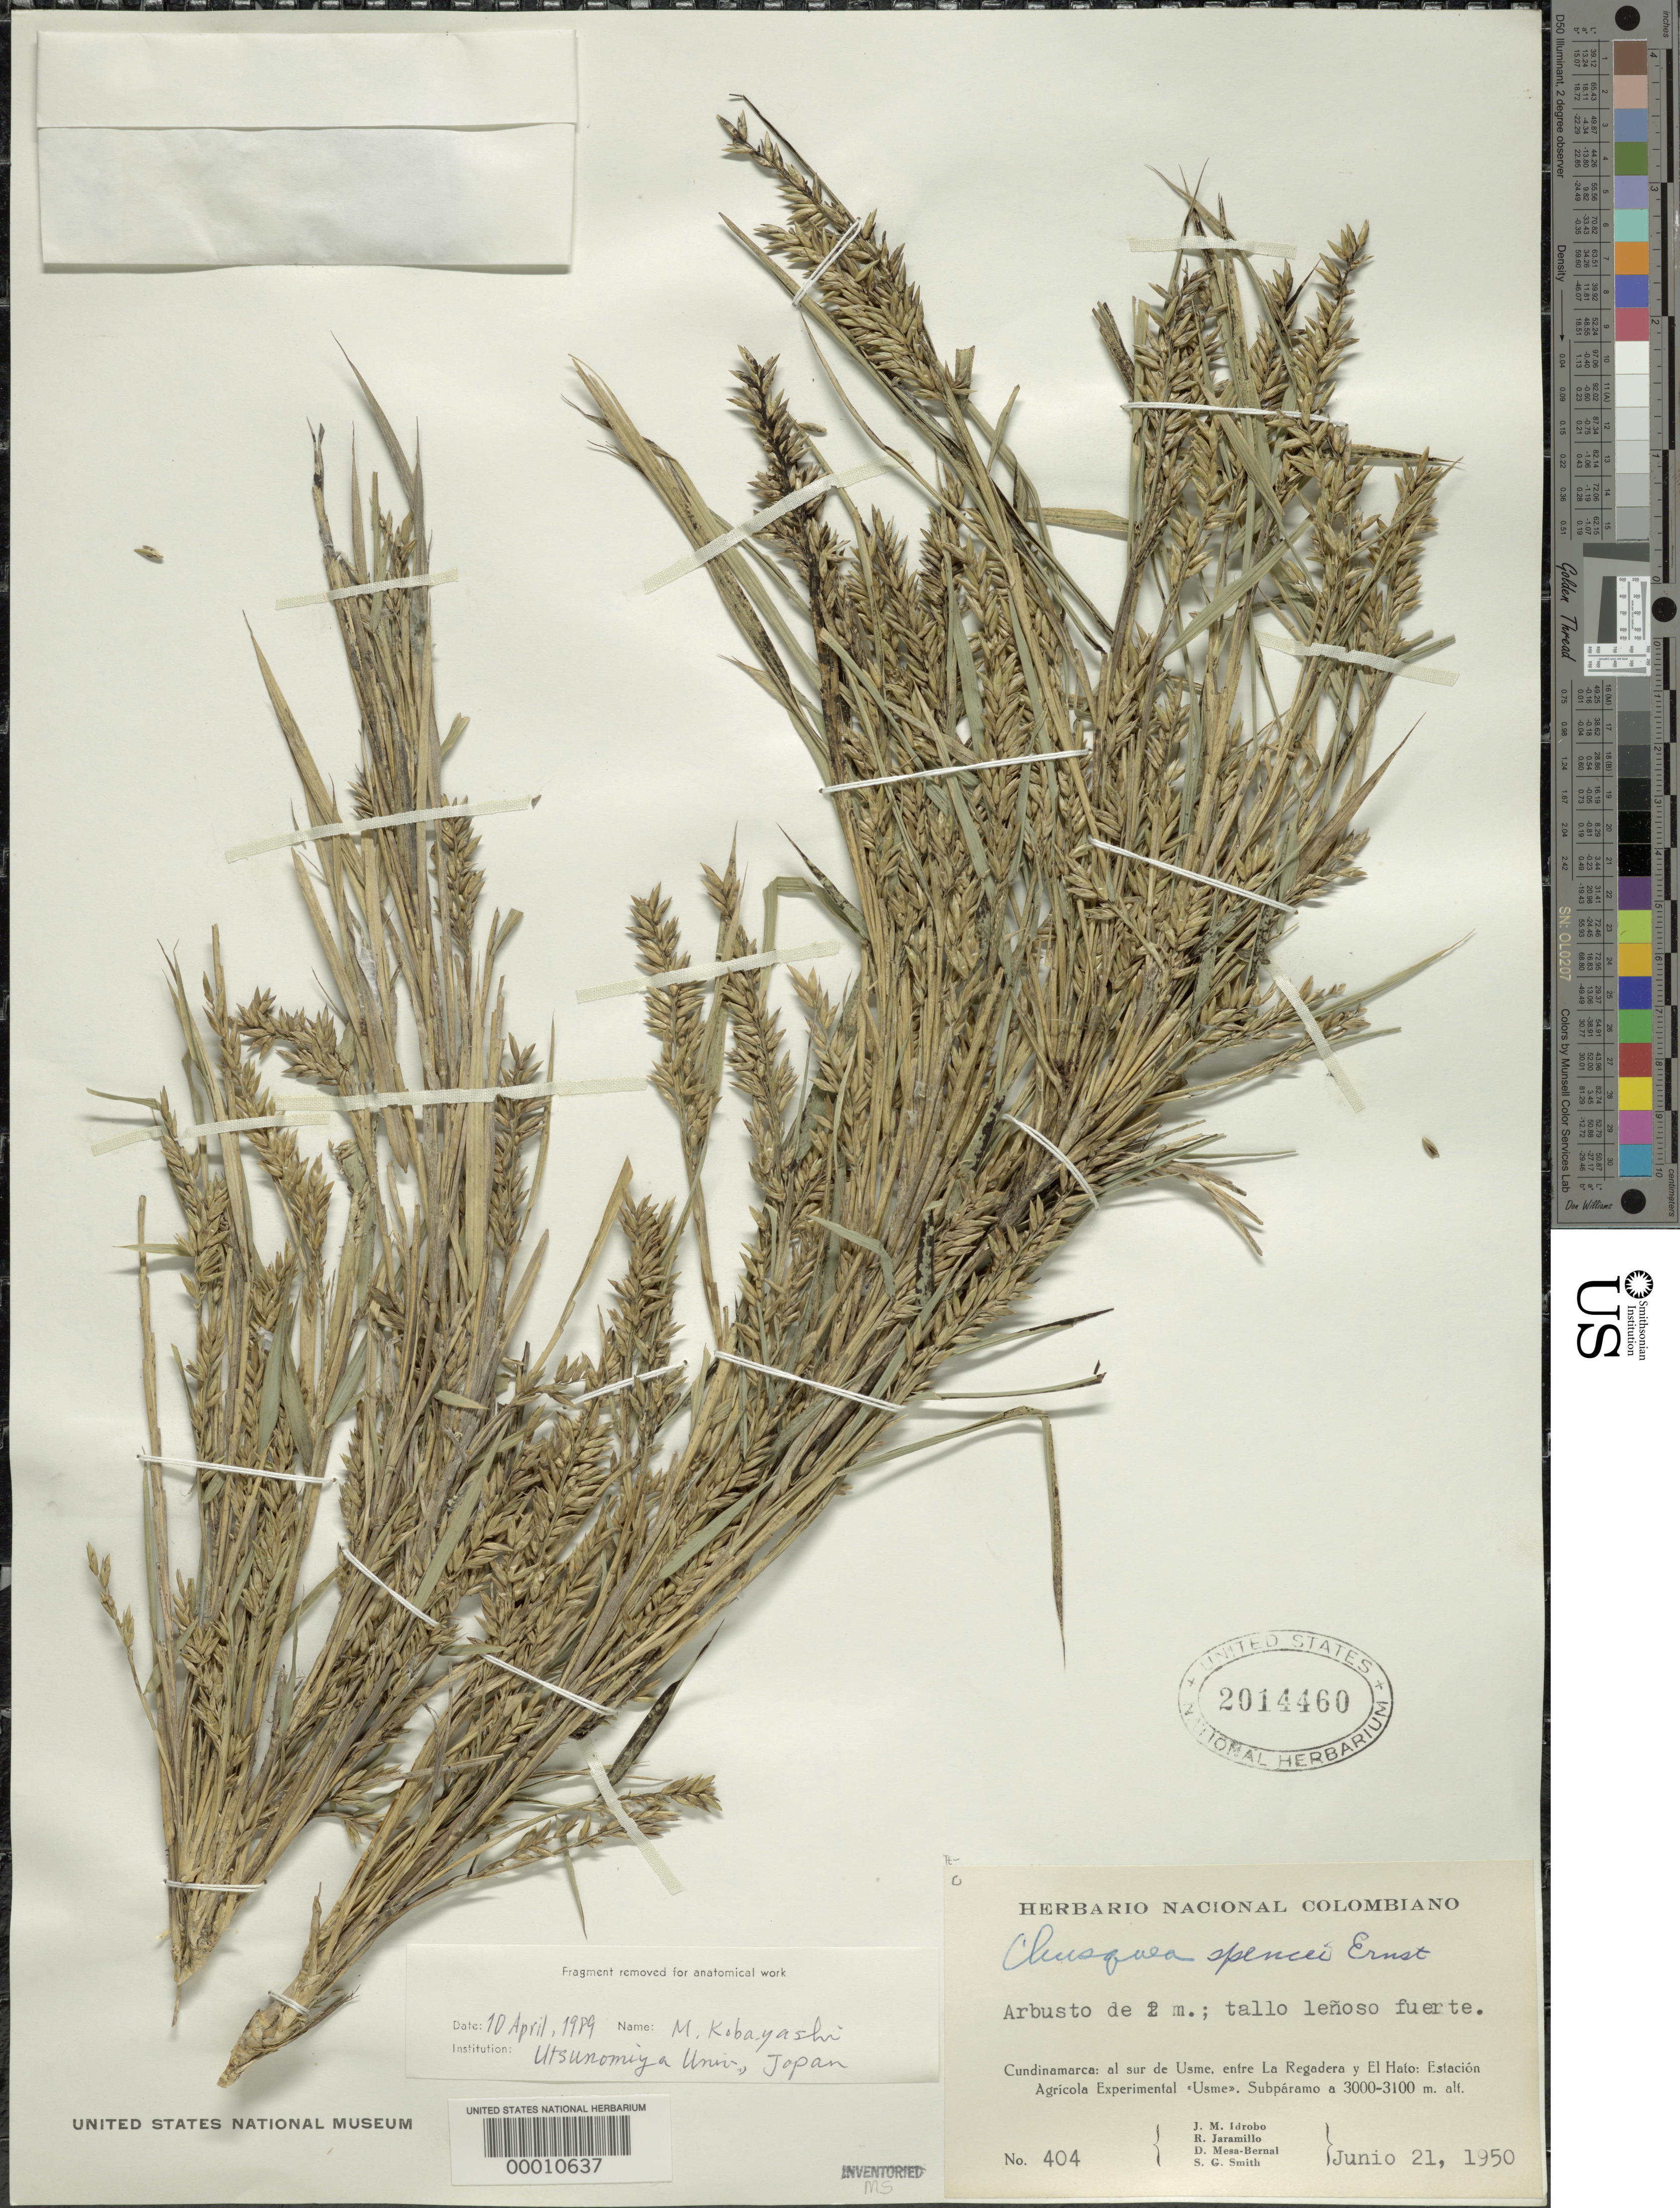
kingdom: Plantae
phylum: Tracheophyta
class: Liliopsida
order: Poales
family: Poaceae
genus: Chusquea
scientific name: Chusquea spencei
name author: Ernst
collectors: J. M. Idrobo, R. Jaramillo M., D. Mesa Bernal & S. G. Smith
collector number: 404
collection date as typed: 21 Jun 1950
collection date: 1950-06-21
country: Colombia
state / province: Cundinamarca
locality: Usme, la Regadera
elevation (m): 3000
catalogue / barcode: US 2014460